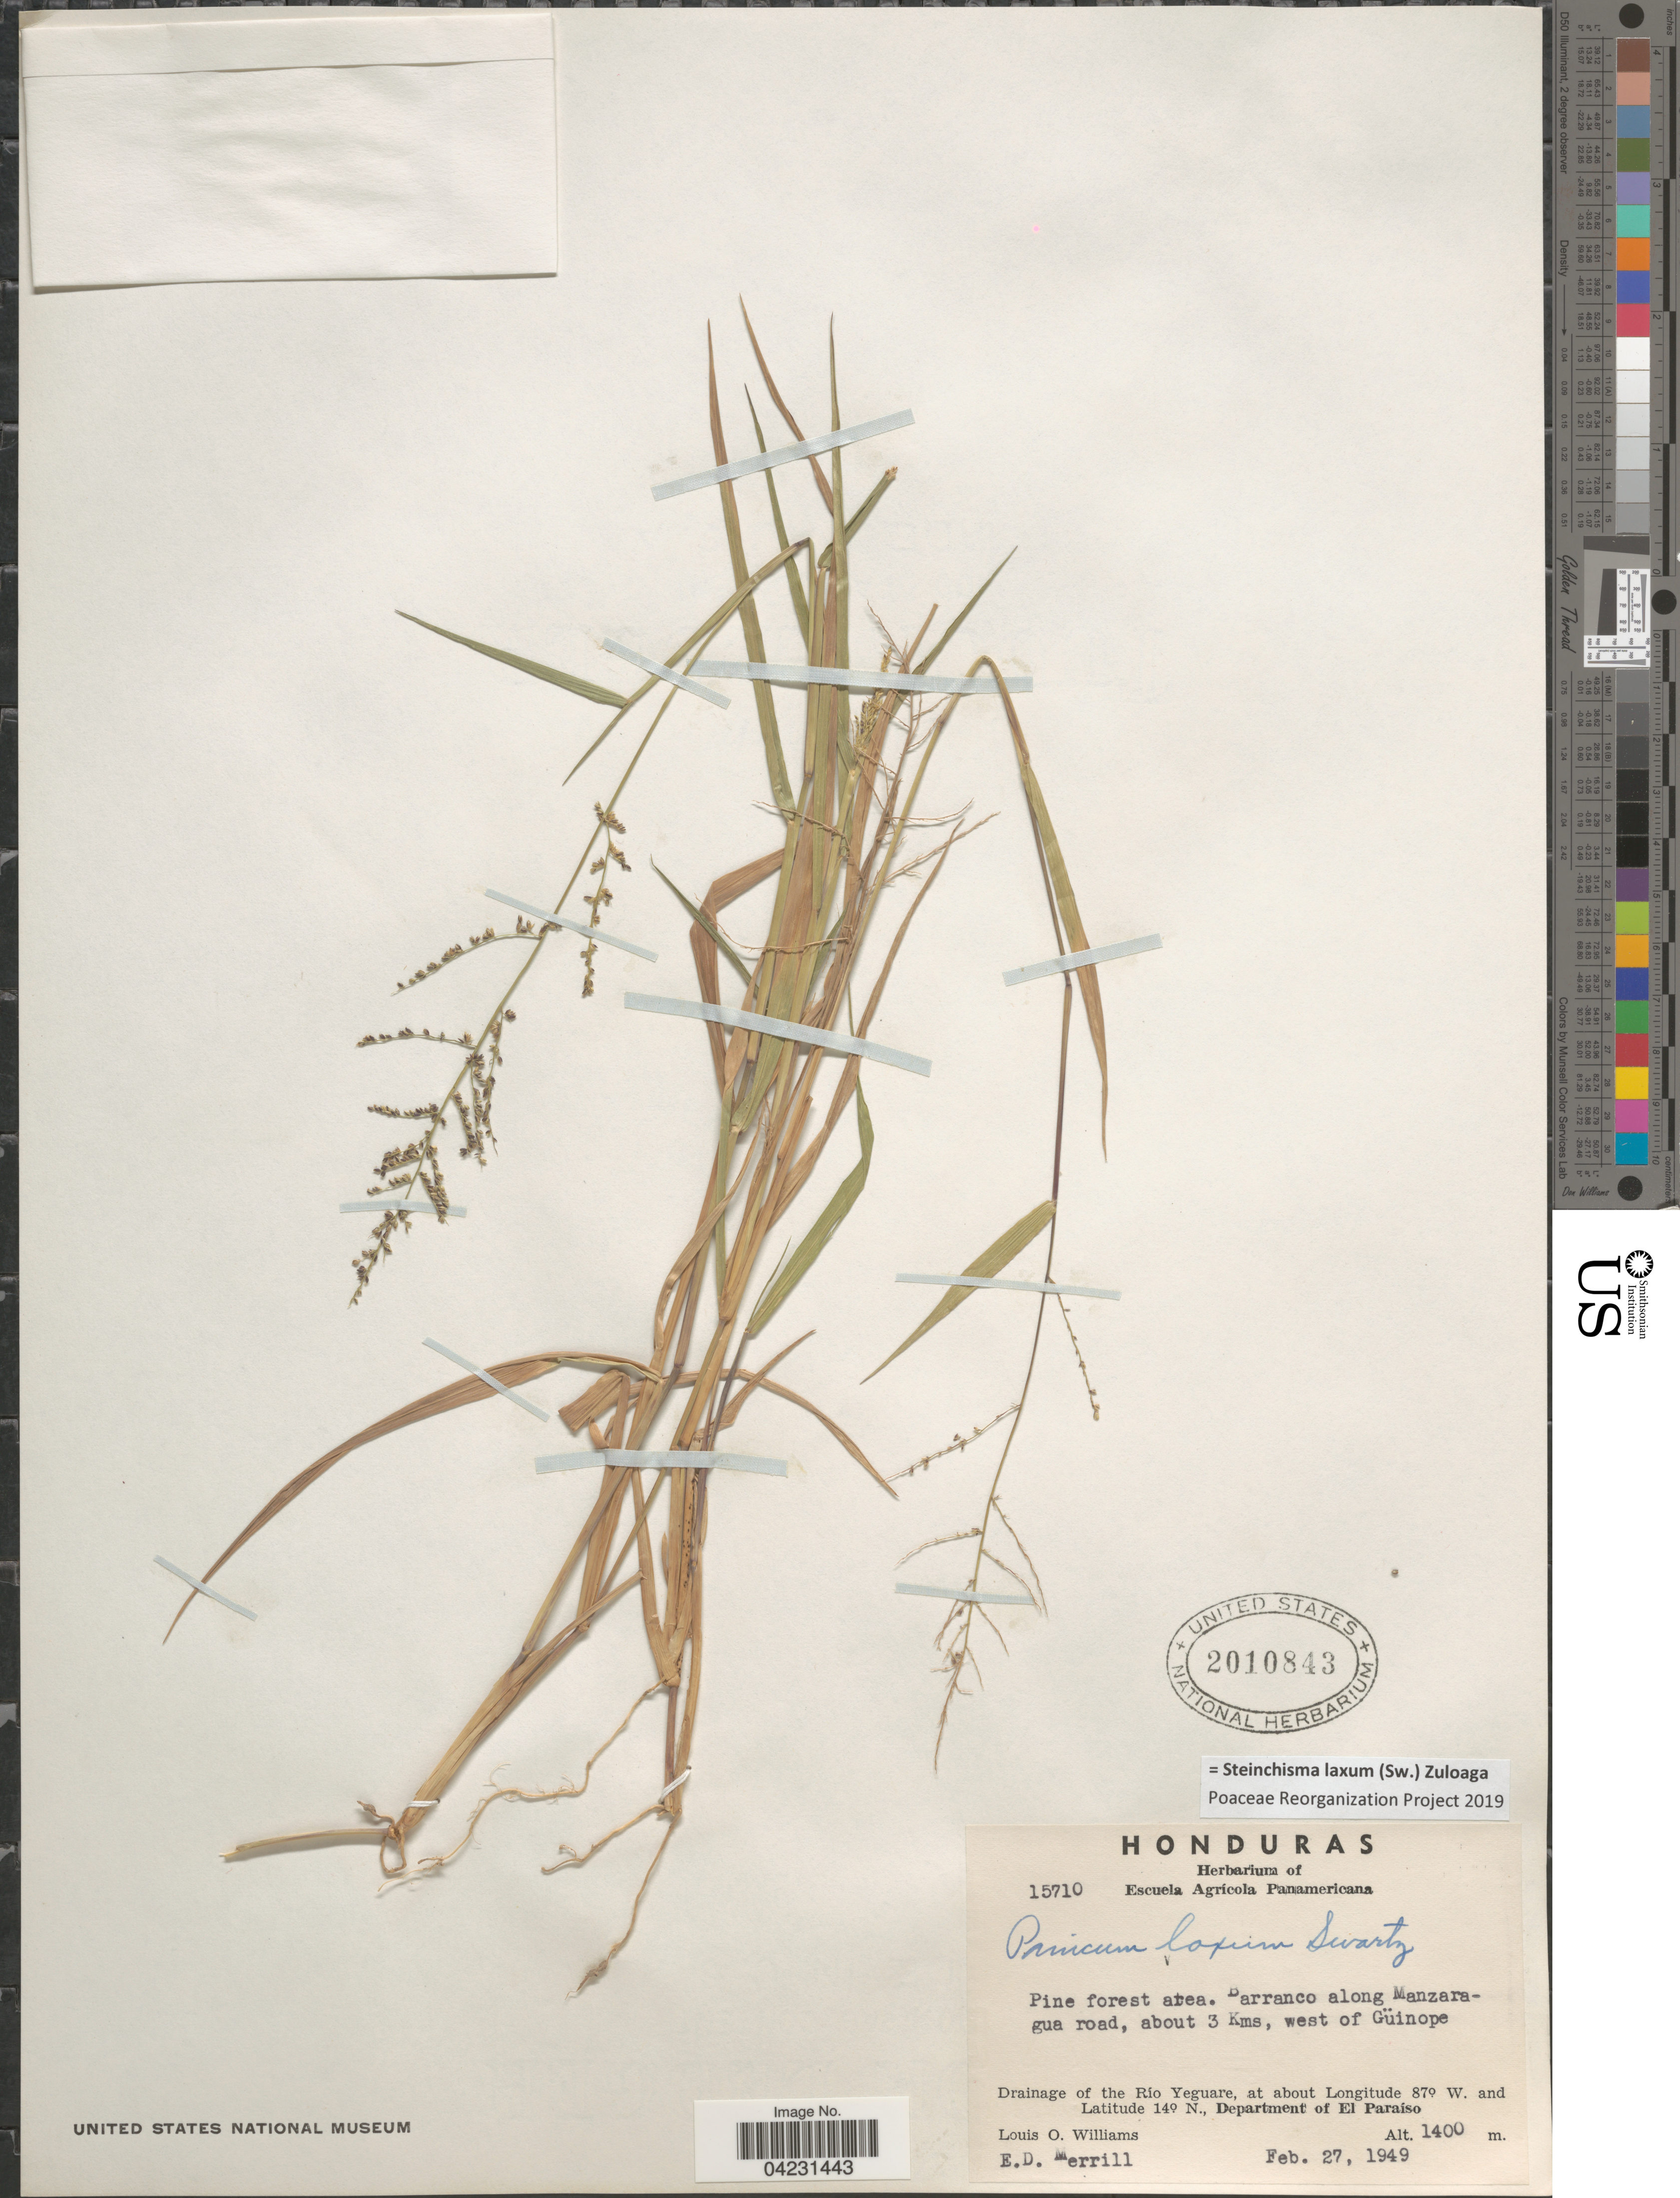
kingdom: Plantae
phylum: Tracheophyta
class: Liliopsida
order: Poales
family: Poaceae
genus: Steinchisma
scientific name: Steinchisma laxum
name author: (Sw.) Zuloaga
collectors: L. O. Williams & E. Merrill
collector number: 15710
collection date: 1949-02-27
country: Honduras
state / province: El Paraiso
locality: Pine forest area. Barranco along Manzaragua road, about 3 Kms, west of Güinope. Drainage of the Río Yeguare, Department of El Paraíso.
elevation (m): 1400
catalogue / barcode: US 2010843